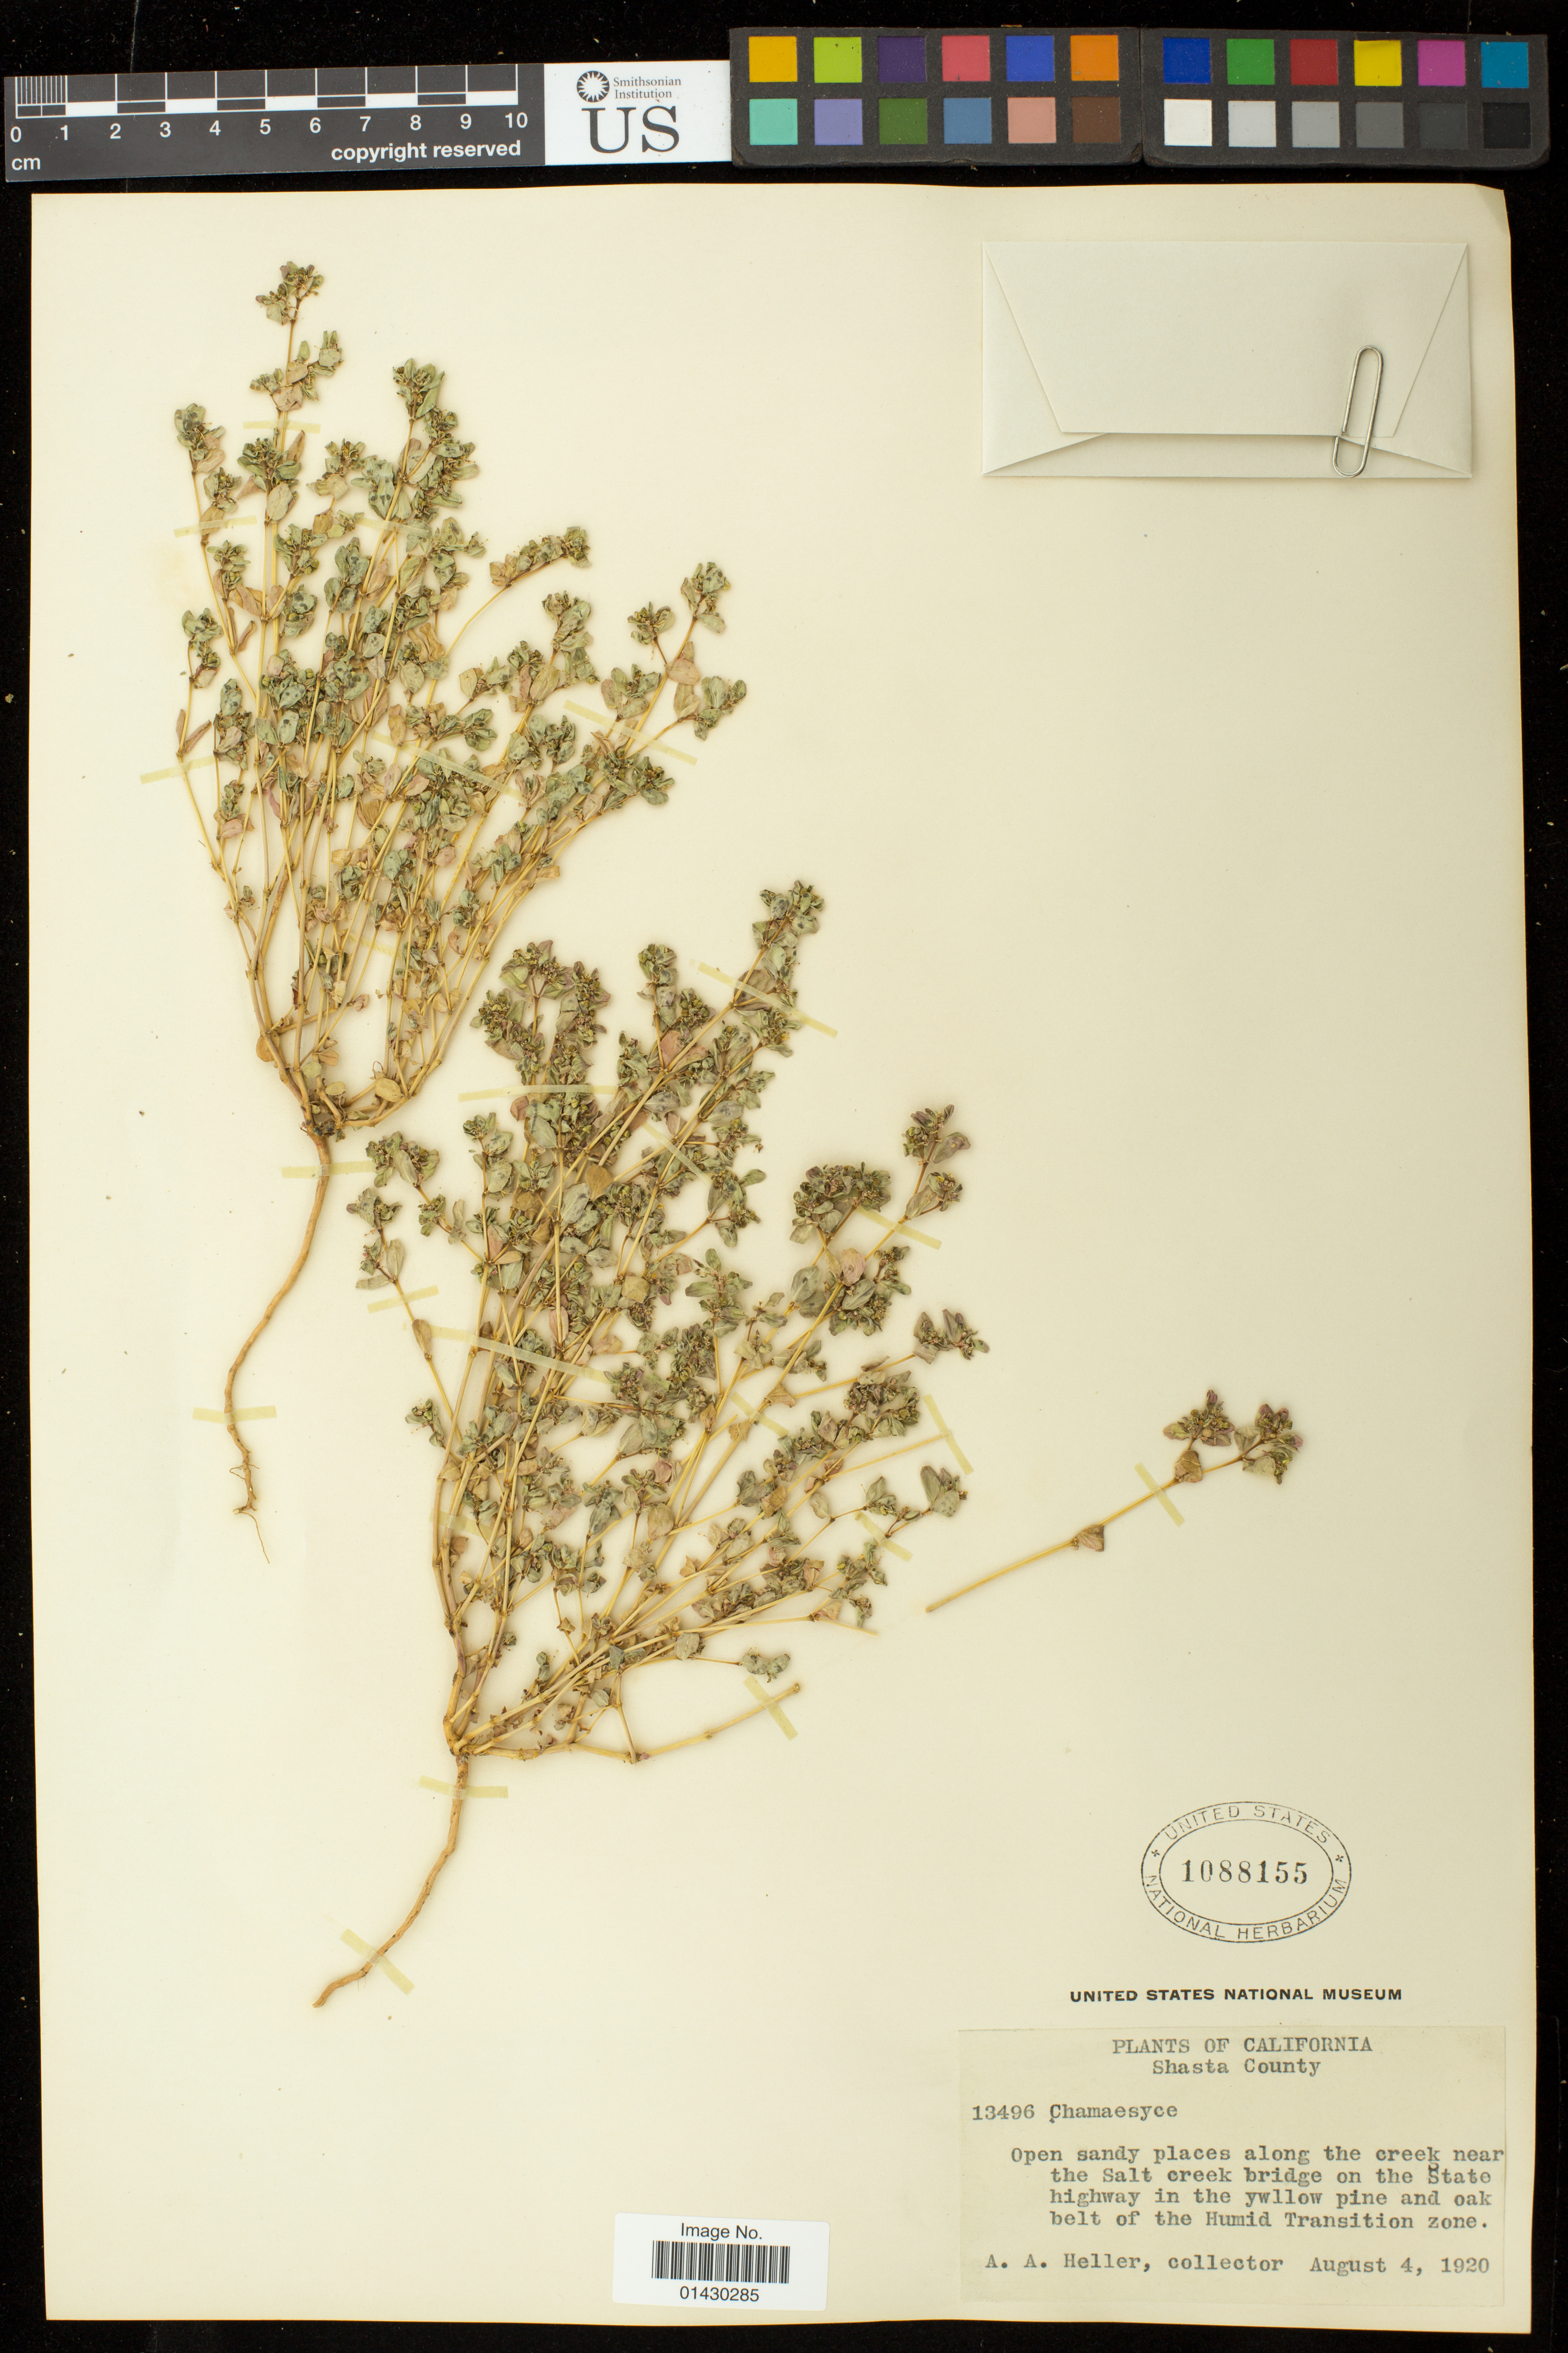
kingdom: Plantae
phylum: Tracheophyta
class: Magnoliopsida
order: Malpighiales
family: Euphorbiaceae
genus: Euphorbia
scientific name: Euphorbia serpillifolia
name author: Pers.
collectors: A. A. Heller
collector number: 13496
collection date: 1920-08-04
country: United States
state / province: California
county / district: Shasta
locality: Open sandy places along the creek near the Salt creek bridge on the State highway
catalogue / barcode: US 1088155